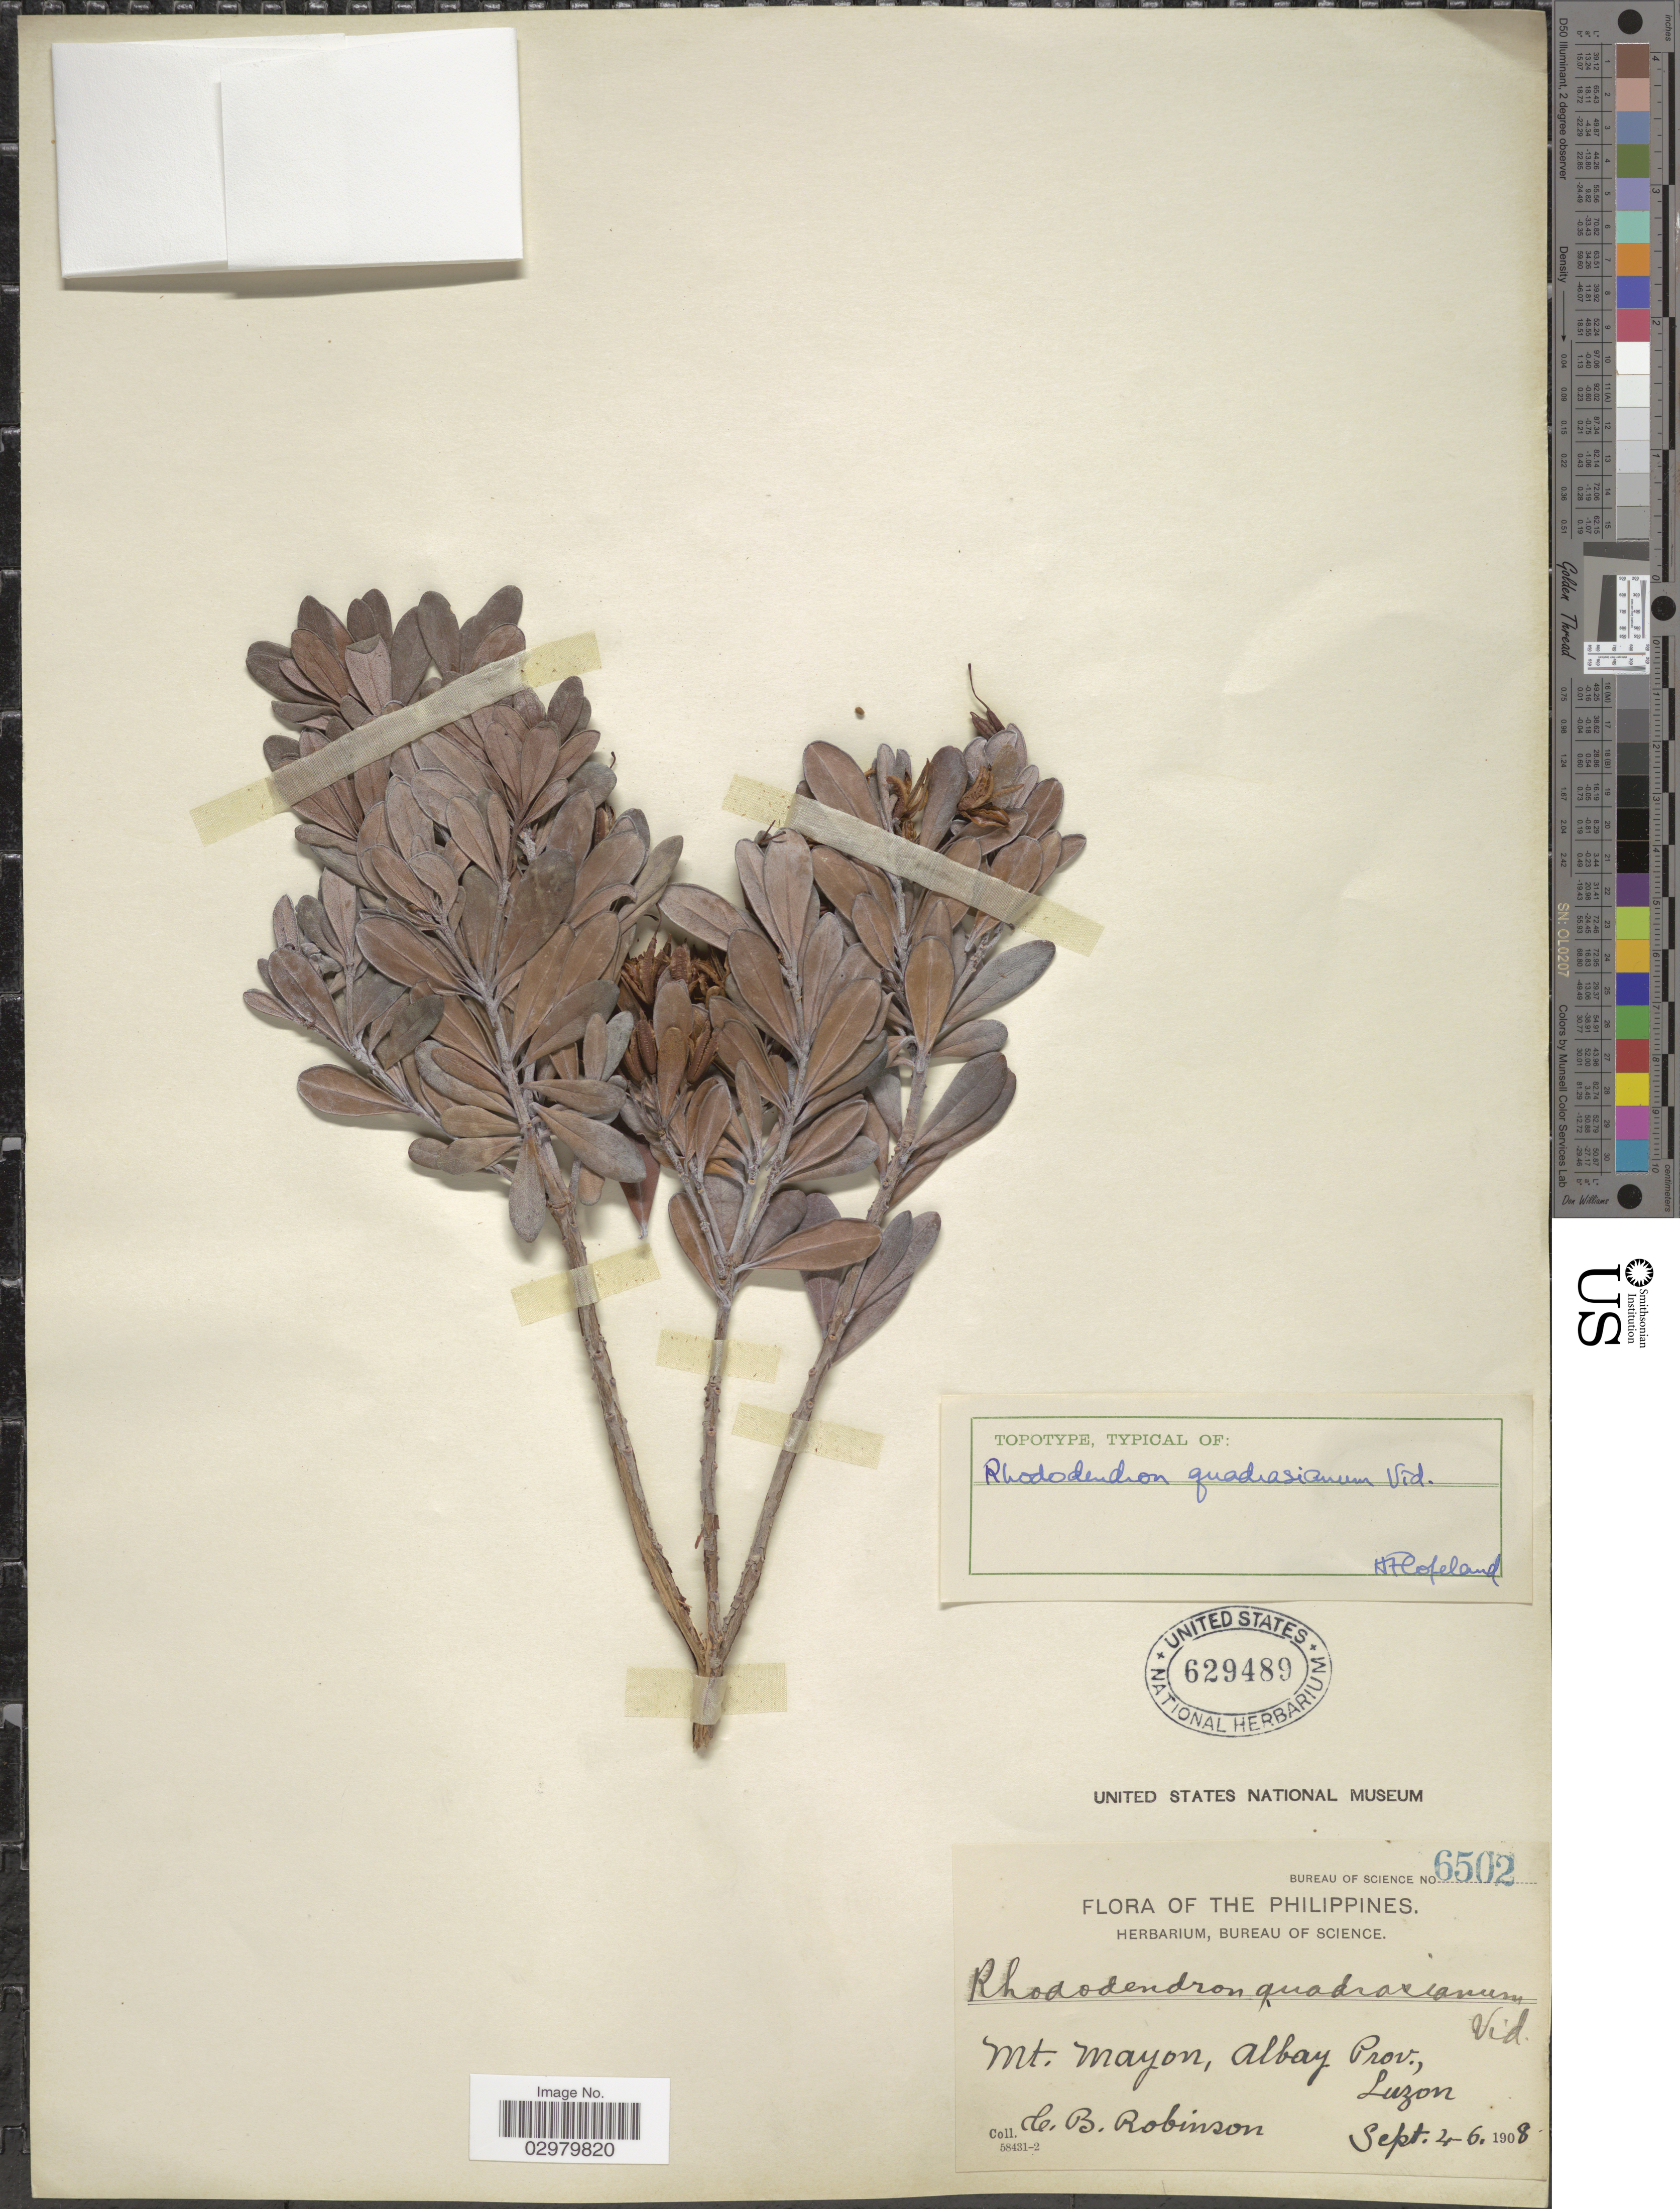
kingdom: Plantae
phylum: Tracheophyta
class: Magnoliopsida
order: Ericales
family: Ericaceae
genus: Rhododendron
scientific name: Rhododendron quadrasianum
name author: Vidal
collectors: C. Robinson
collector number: Bureau of Science 6502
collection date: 1908-09-04/1908-09-06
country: Philippines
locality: Mt. Mayon, Albay Prov., Luzon.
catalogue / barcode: US 629489